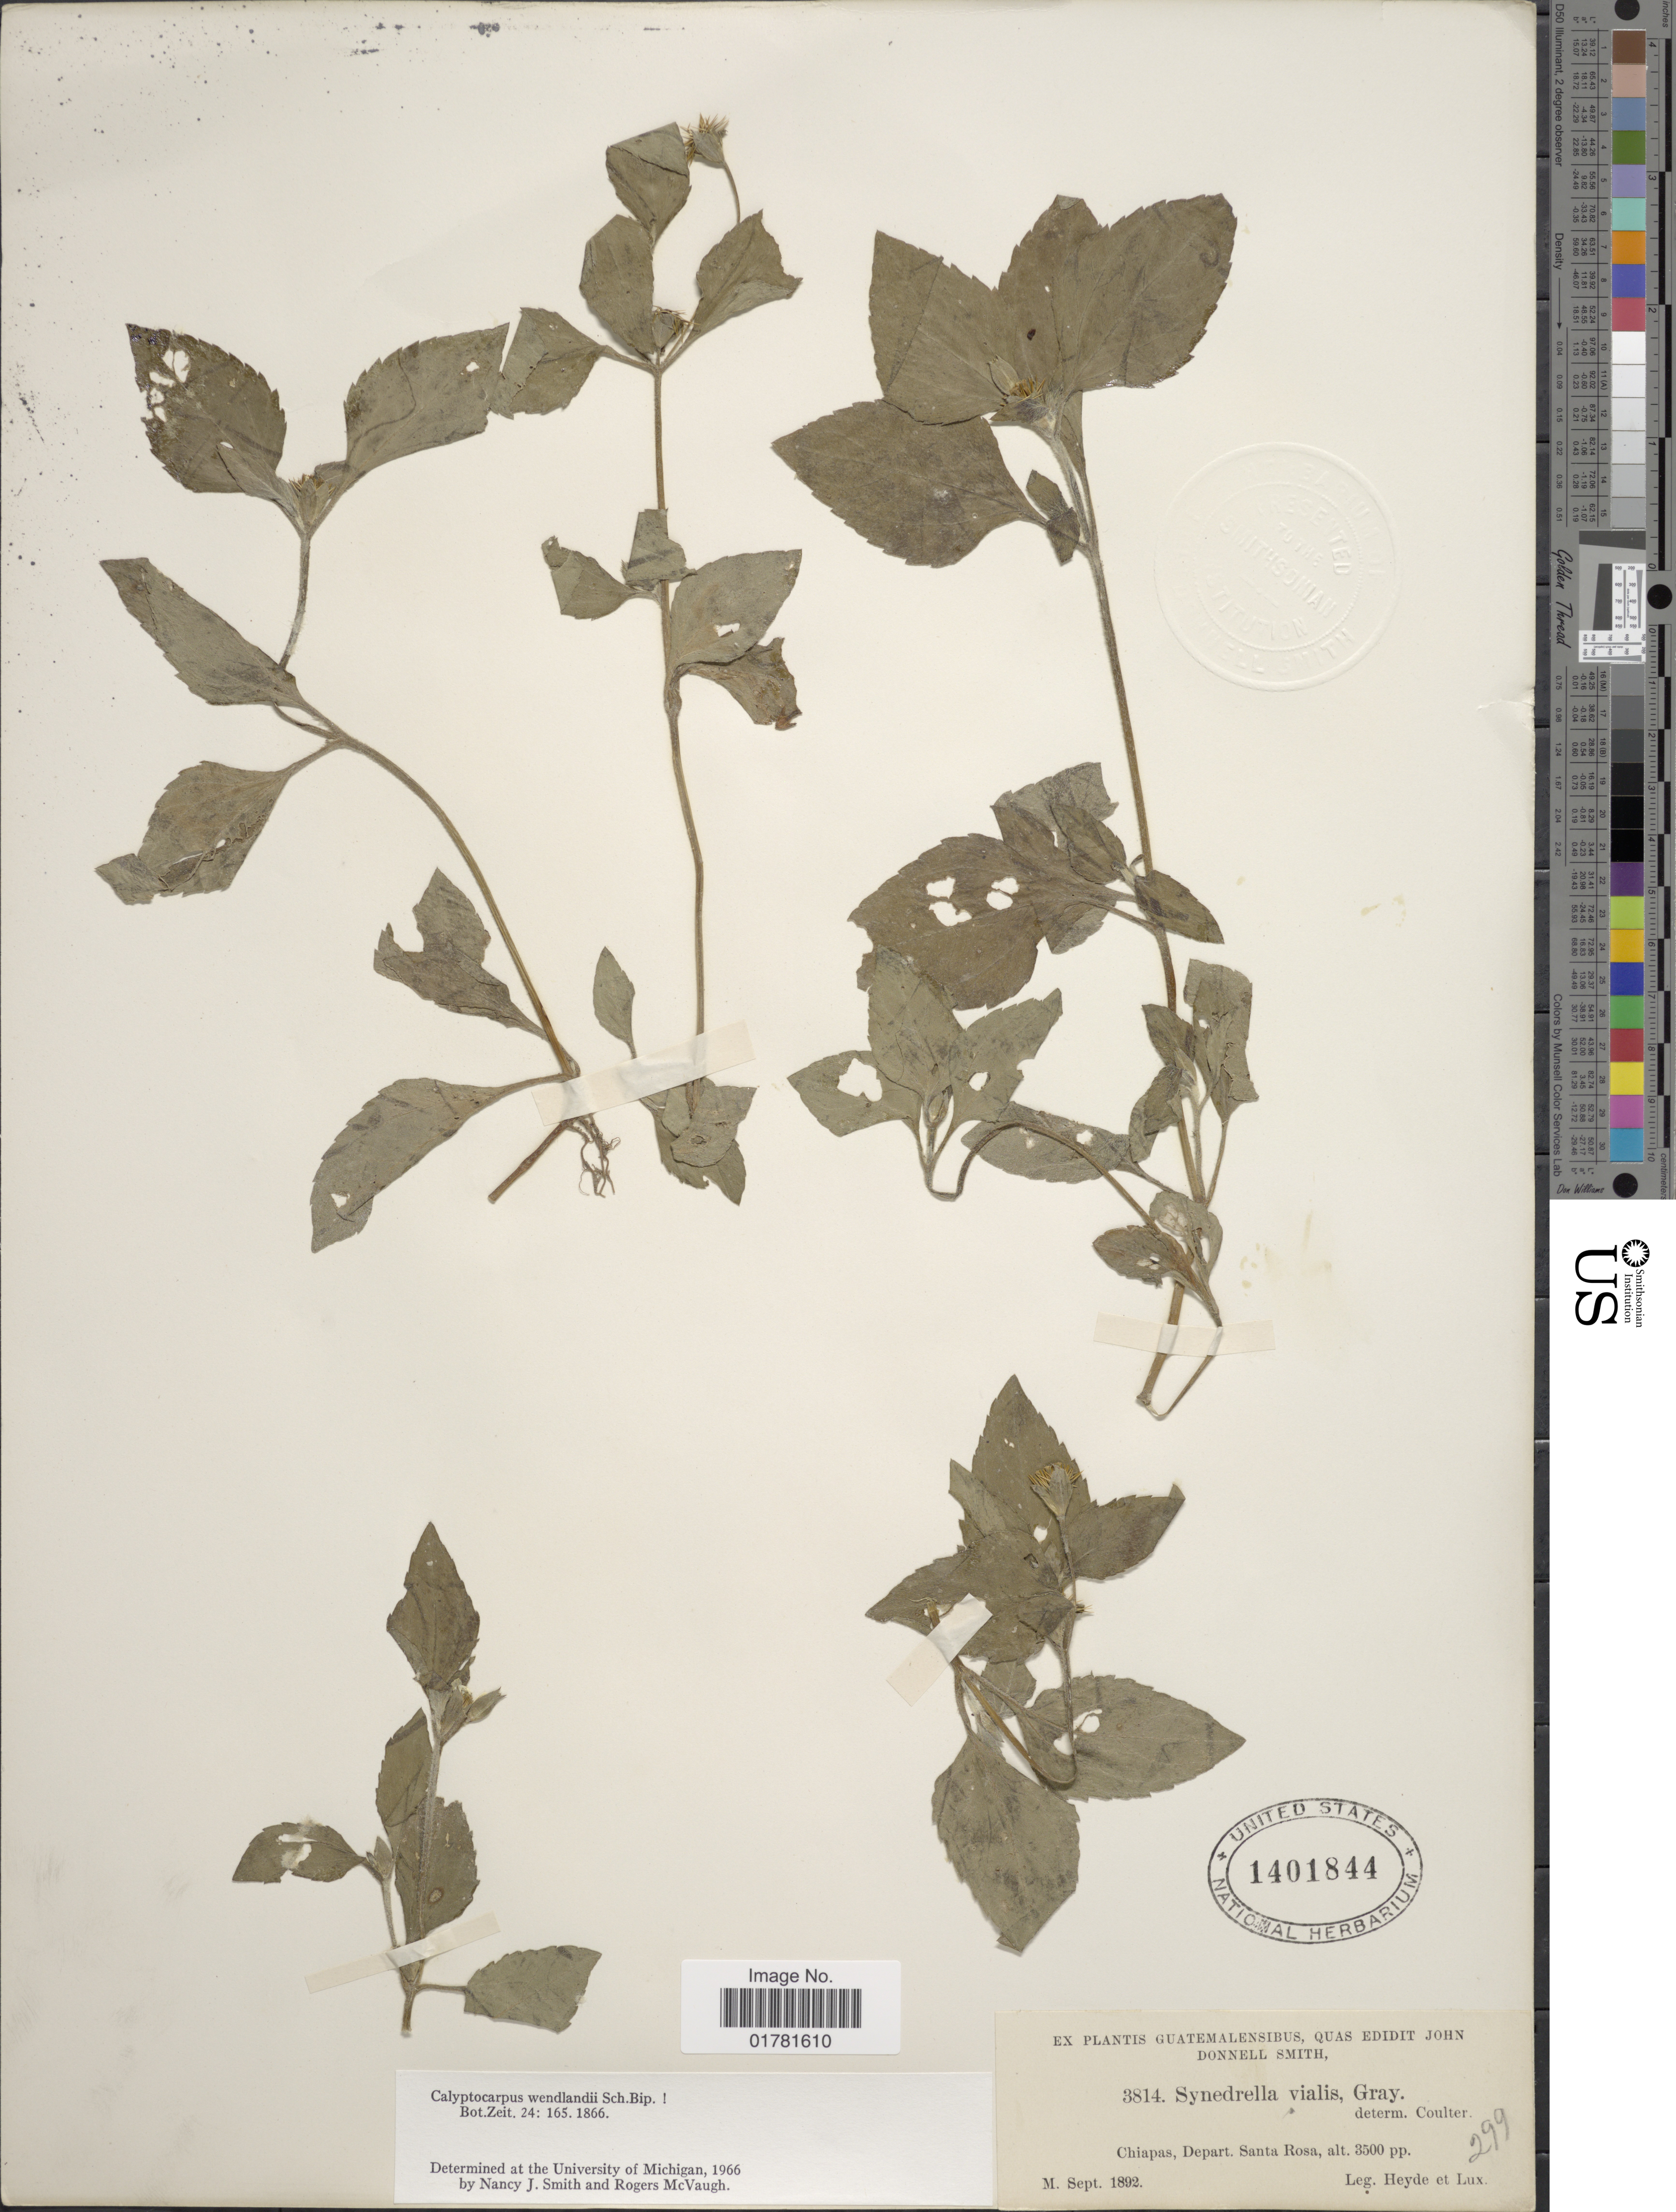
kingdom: Plantae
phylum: Tracheophyta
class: Magnoliopsida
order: Asterales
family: Asteraceae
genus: Calyptocarpus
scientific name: Calyptocarpus wendlandii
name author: Sch. Bip.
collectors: Heyde & Lux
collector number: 3814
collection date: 1892-09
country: Guatemala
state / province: Santa Rosa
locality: Chiapas, Depart Santa Rosa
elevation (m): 1067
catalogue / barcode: US 1401844